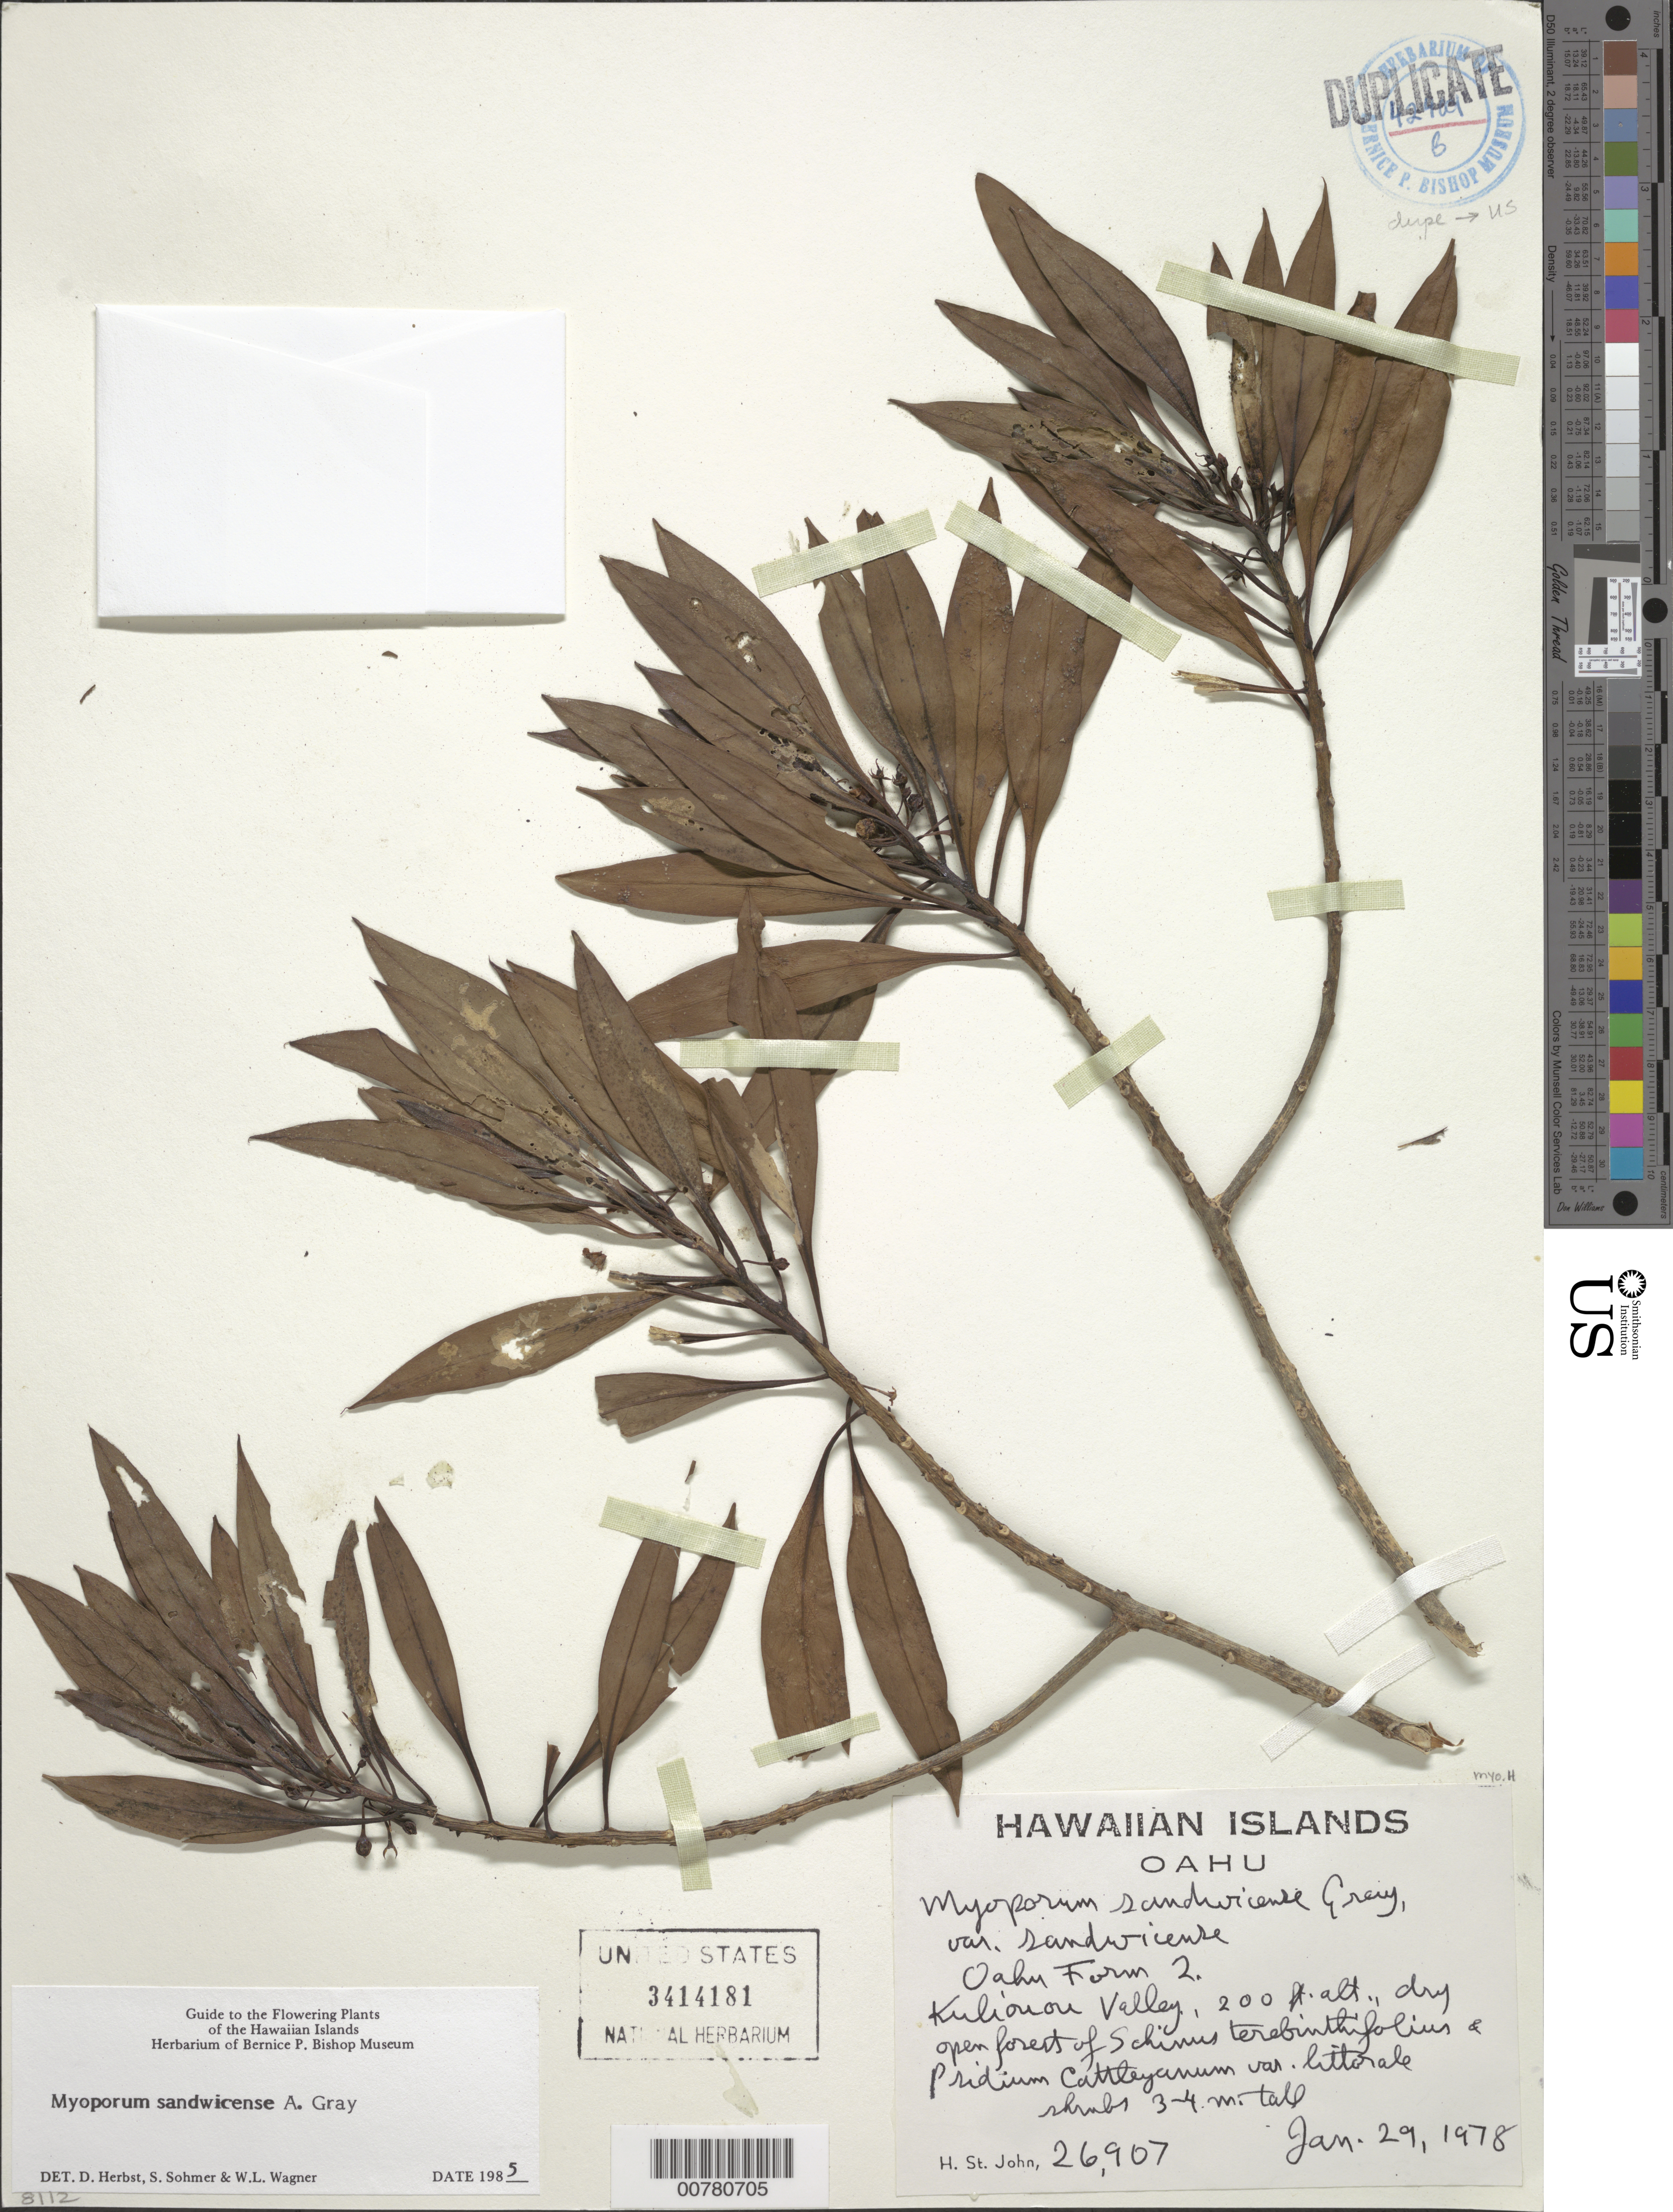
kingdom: Plantae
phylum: Tracheophyta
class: Magnoliopsida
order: Lamiales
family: Scrophulariaceae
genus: Myoporum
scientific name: Myoporum sandwicense subsp. sandwicense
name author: A. Gray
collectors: H. St. John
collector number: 29907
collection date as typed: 29 Jan 1978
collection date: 1978-01-29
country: United States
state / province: Hawaii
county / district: Honolulu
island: Oahu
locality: Oahu Farm 2. Kuliouou Valley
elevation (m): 61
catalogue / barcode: US 3414181